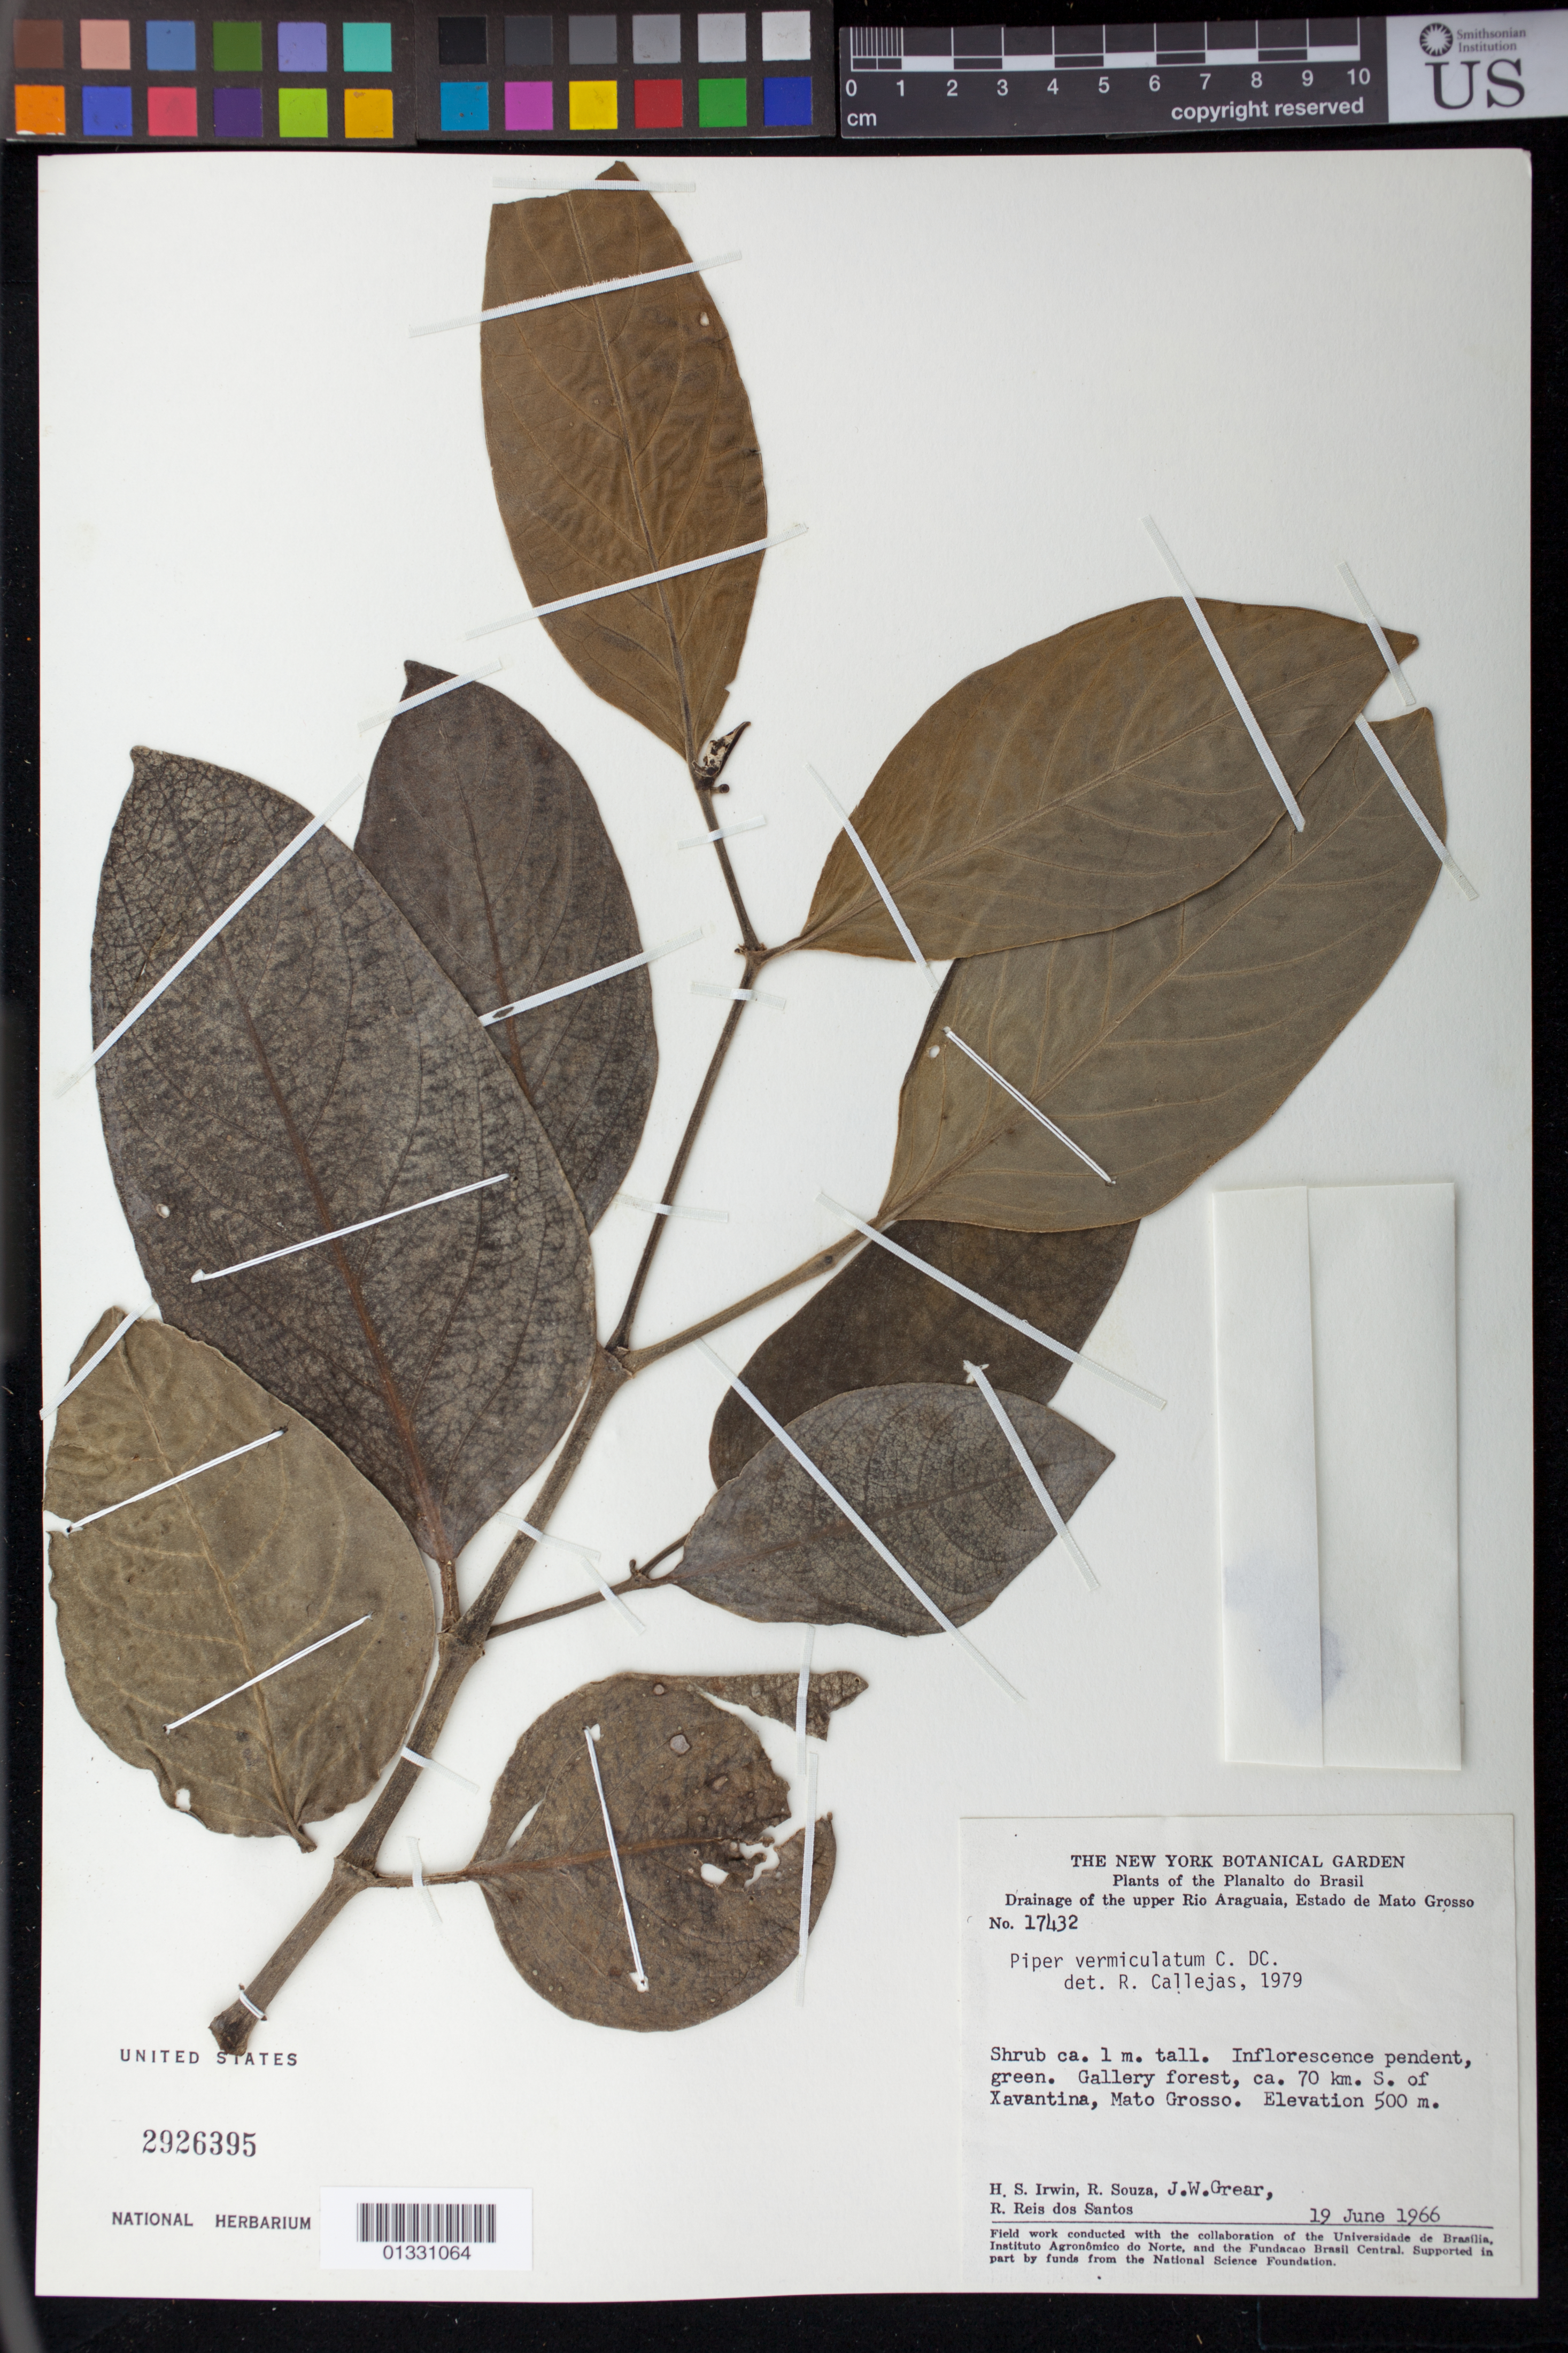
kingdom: Plantae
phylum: Tracheophyta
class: Magnoliopsida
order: Piperales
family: Piperaceae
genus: Piper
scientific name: Piper vermiculatum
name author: C. DC.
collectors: H. Irwin, R. Souza, J. W. Grear & R. R. Santos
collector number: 17432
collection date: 1966-06-19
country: Brazil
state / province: Mato Grosso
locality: ca. 70 km S of Xavantina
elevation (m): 500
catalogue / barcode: US 2926395